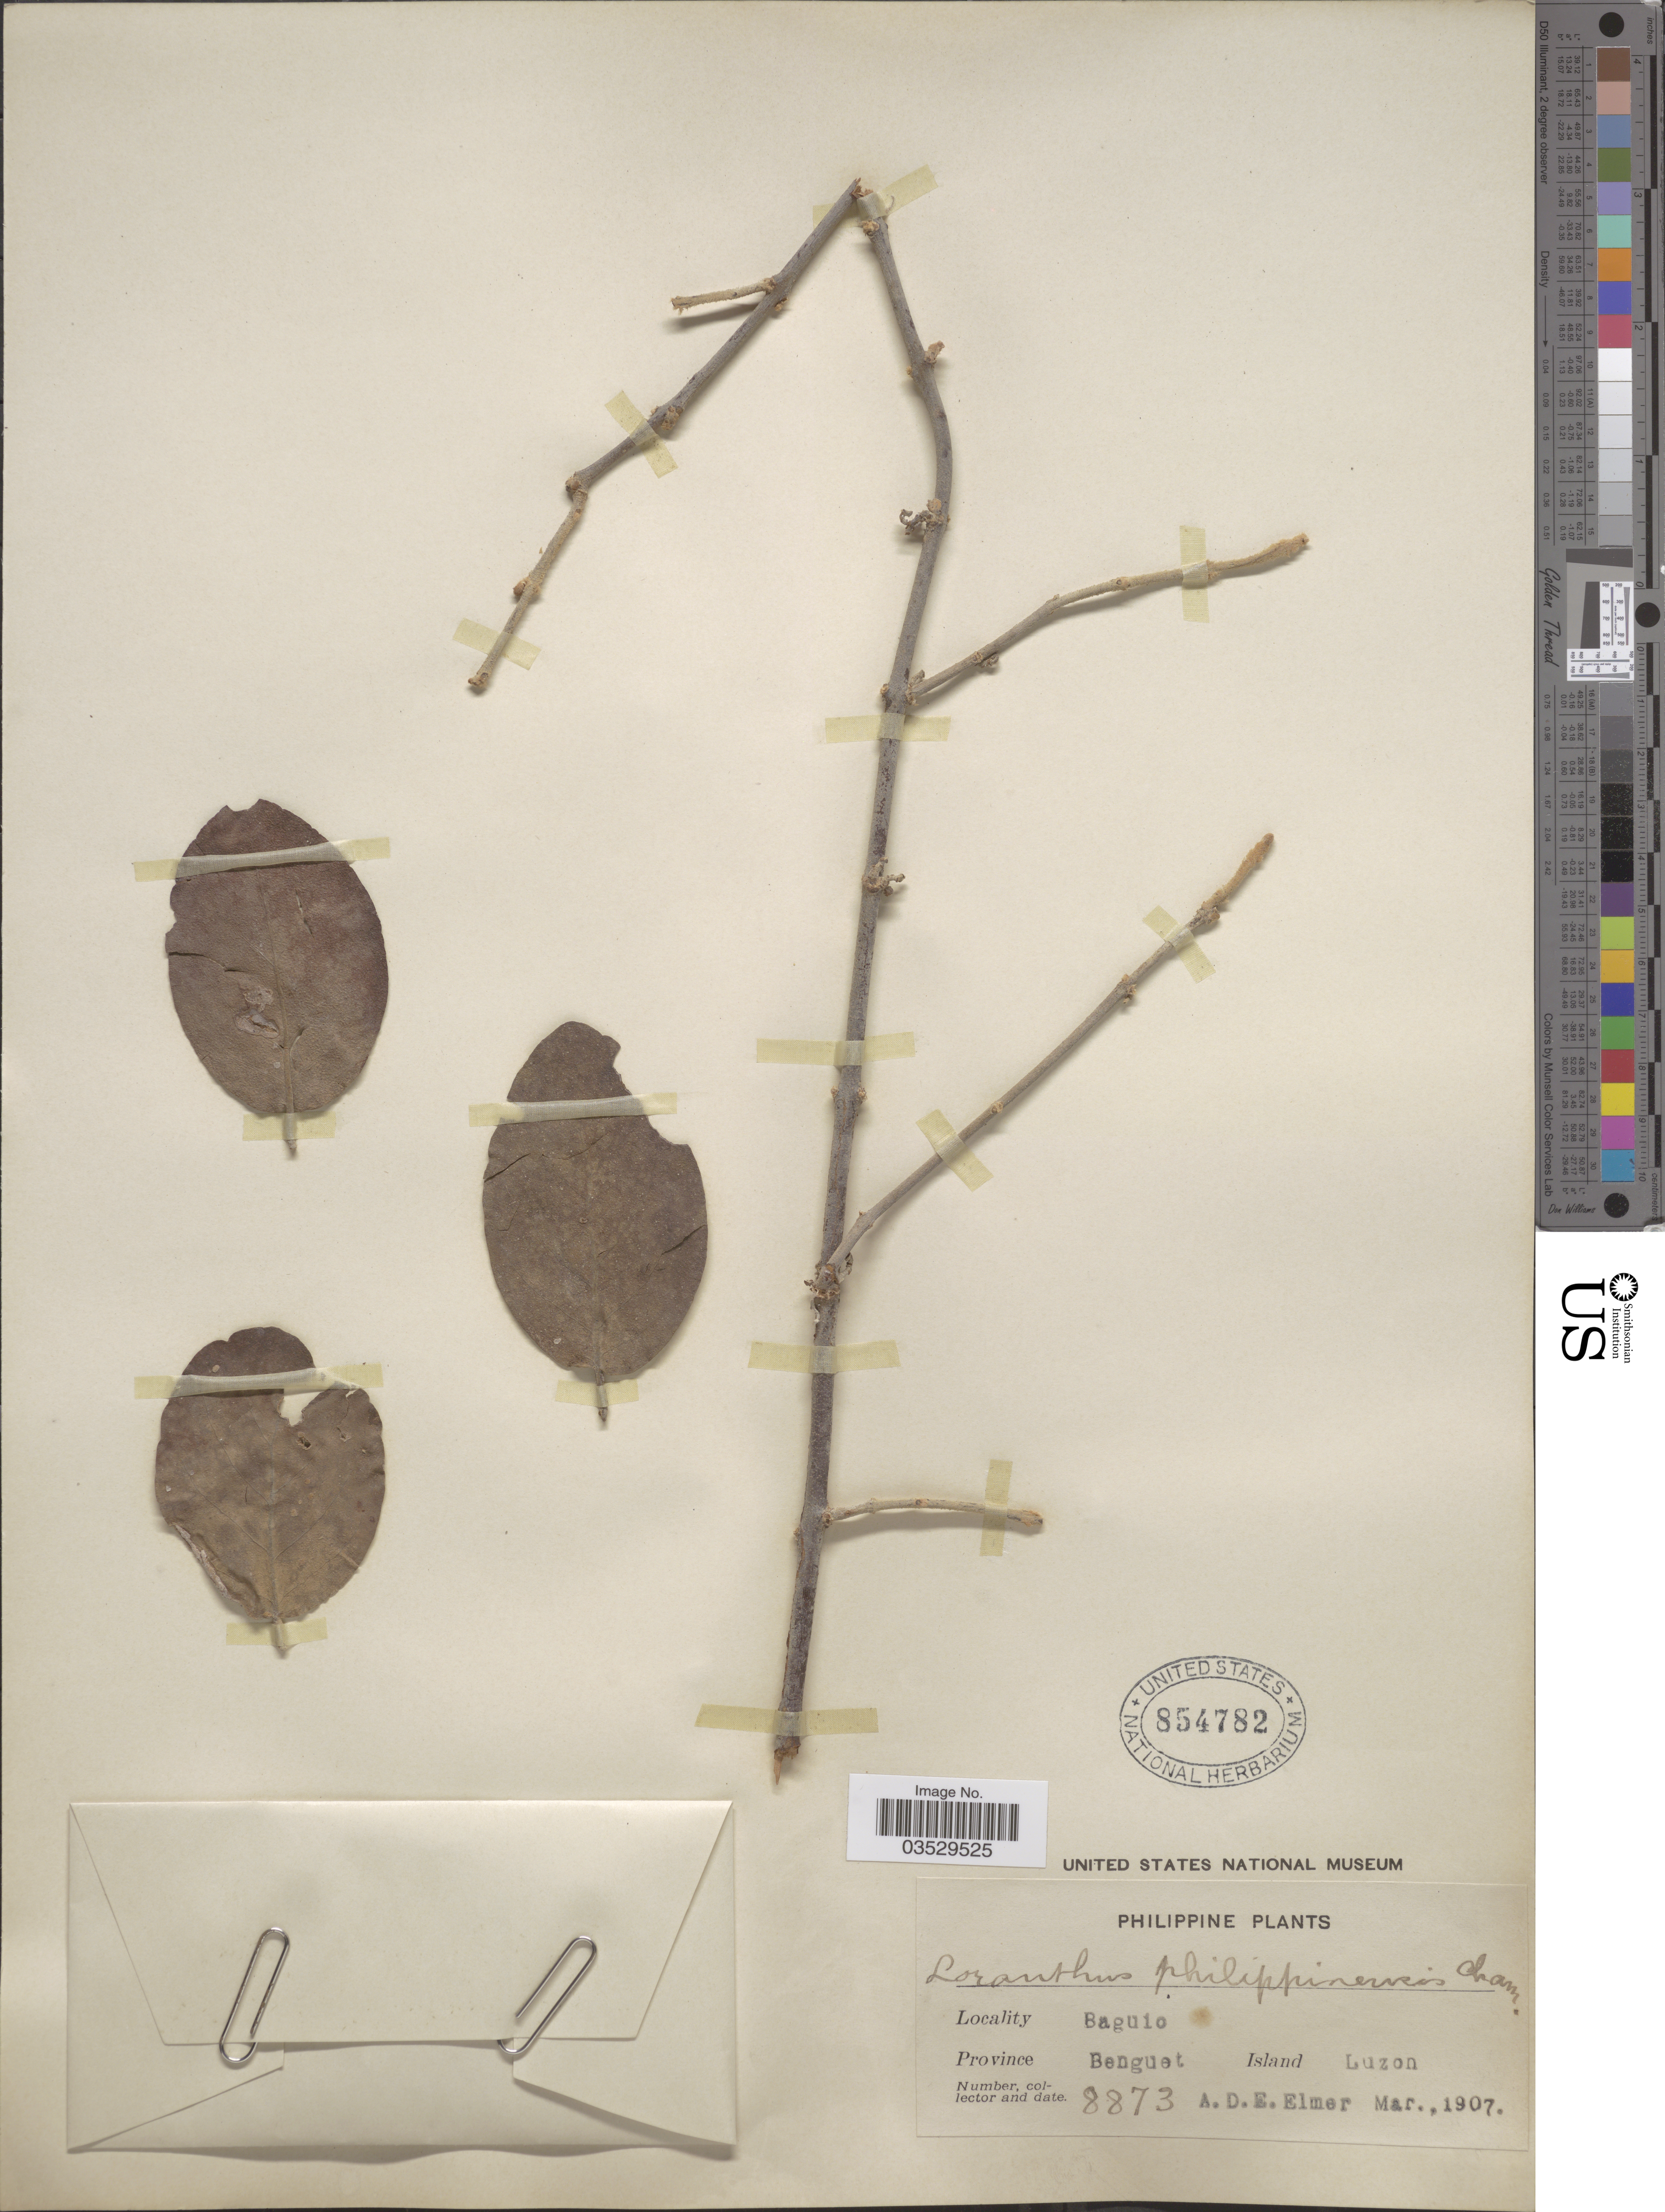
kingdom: Plantae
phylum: Tracheophyta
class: Magnoliopsida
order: Santalales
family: Loranthaceae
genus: Scurrula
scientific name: Scurrula atropurpurea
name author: (Blume) Danser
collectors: A. D. E. Elmer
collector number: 8873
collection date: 1907-03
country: Philippines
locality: Baguio, Province Benguet Island Luzon.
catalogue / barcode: US 854782